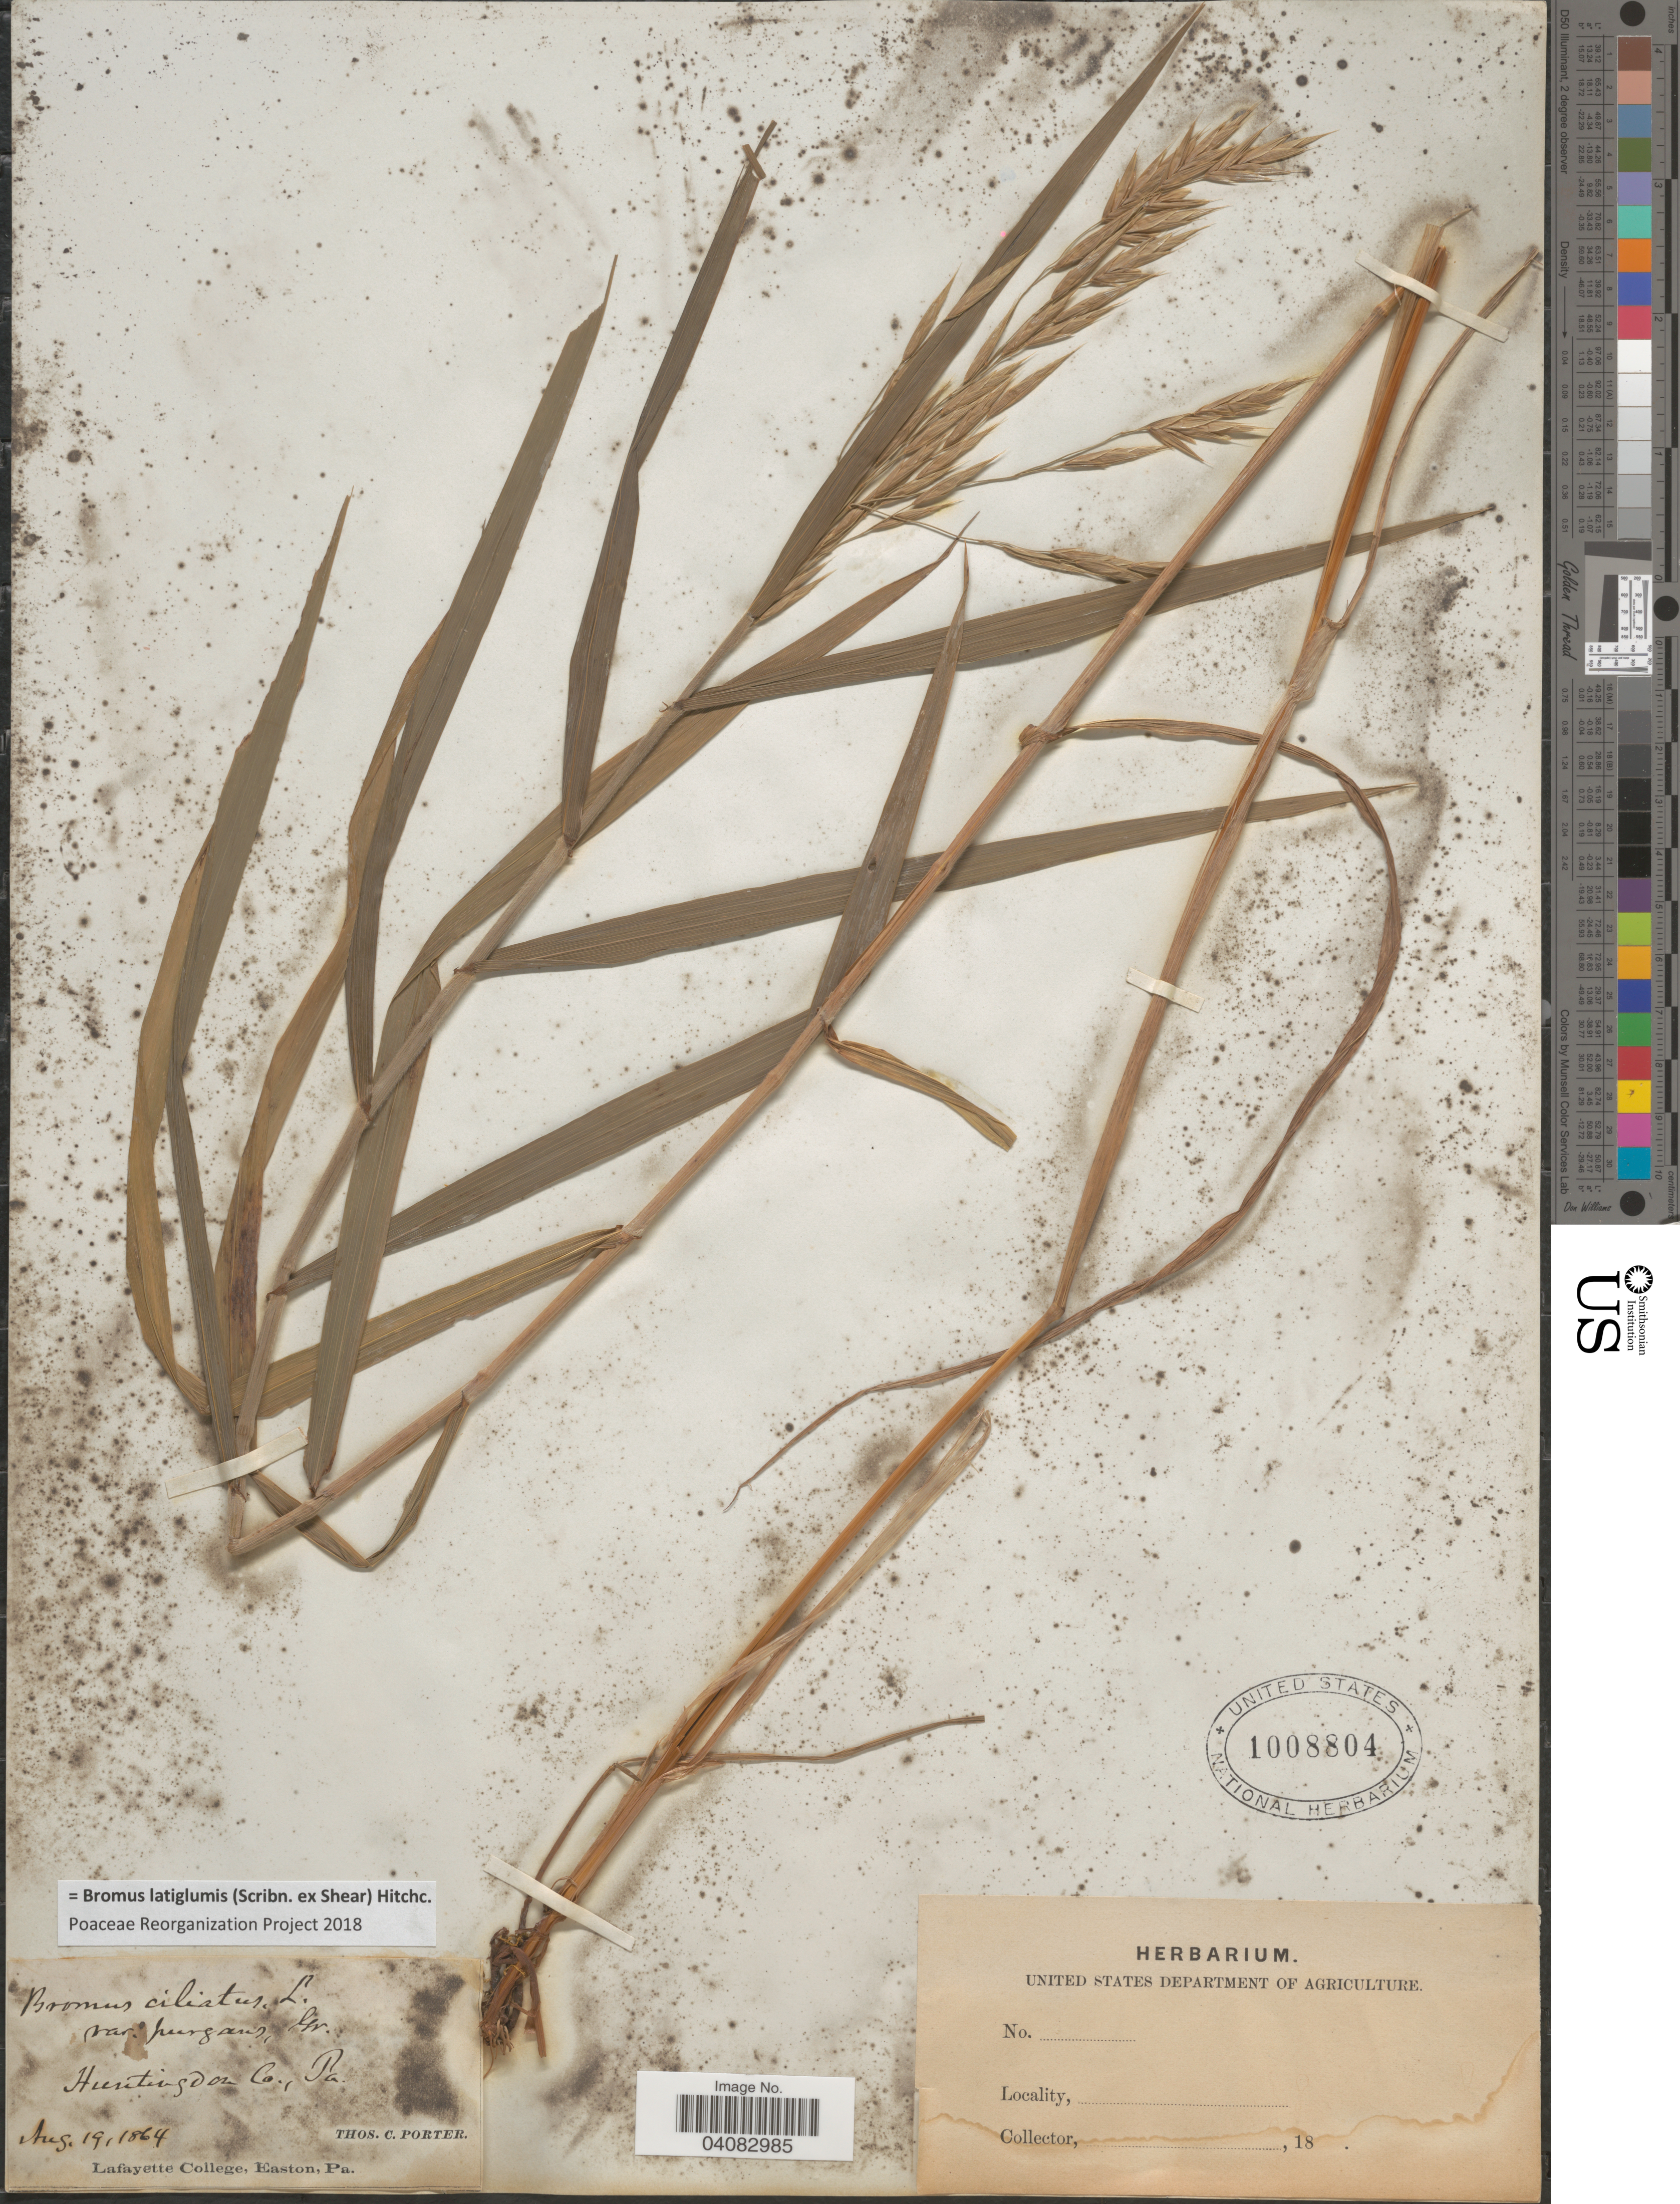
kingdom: Plantae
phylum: Tracheophyta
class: Liliopsida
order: Poales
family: Poaceae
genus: Bromus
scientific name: Bromus latiglumis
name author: (Scribn. ex Shear) Hitchc.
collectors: T. Porter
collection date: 1864-08-19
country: United States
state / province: Pennsylvania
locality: Huntingdon Co.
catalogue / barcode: US 1008804